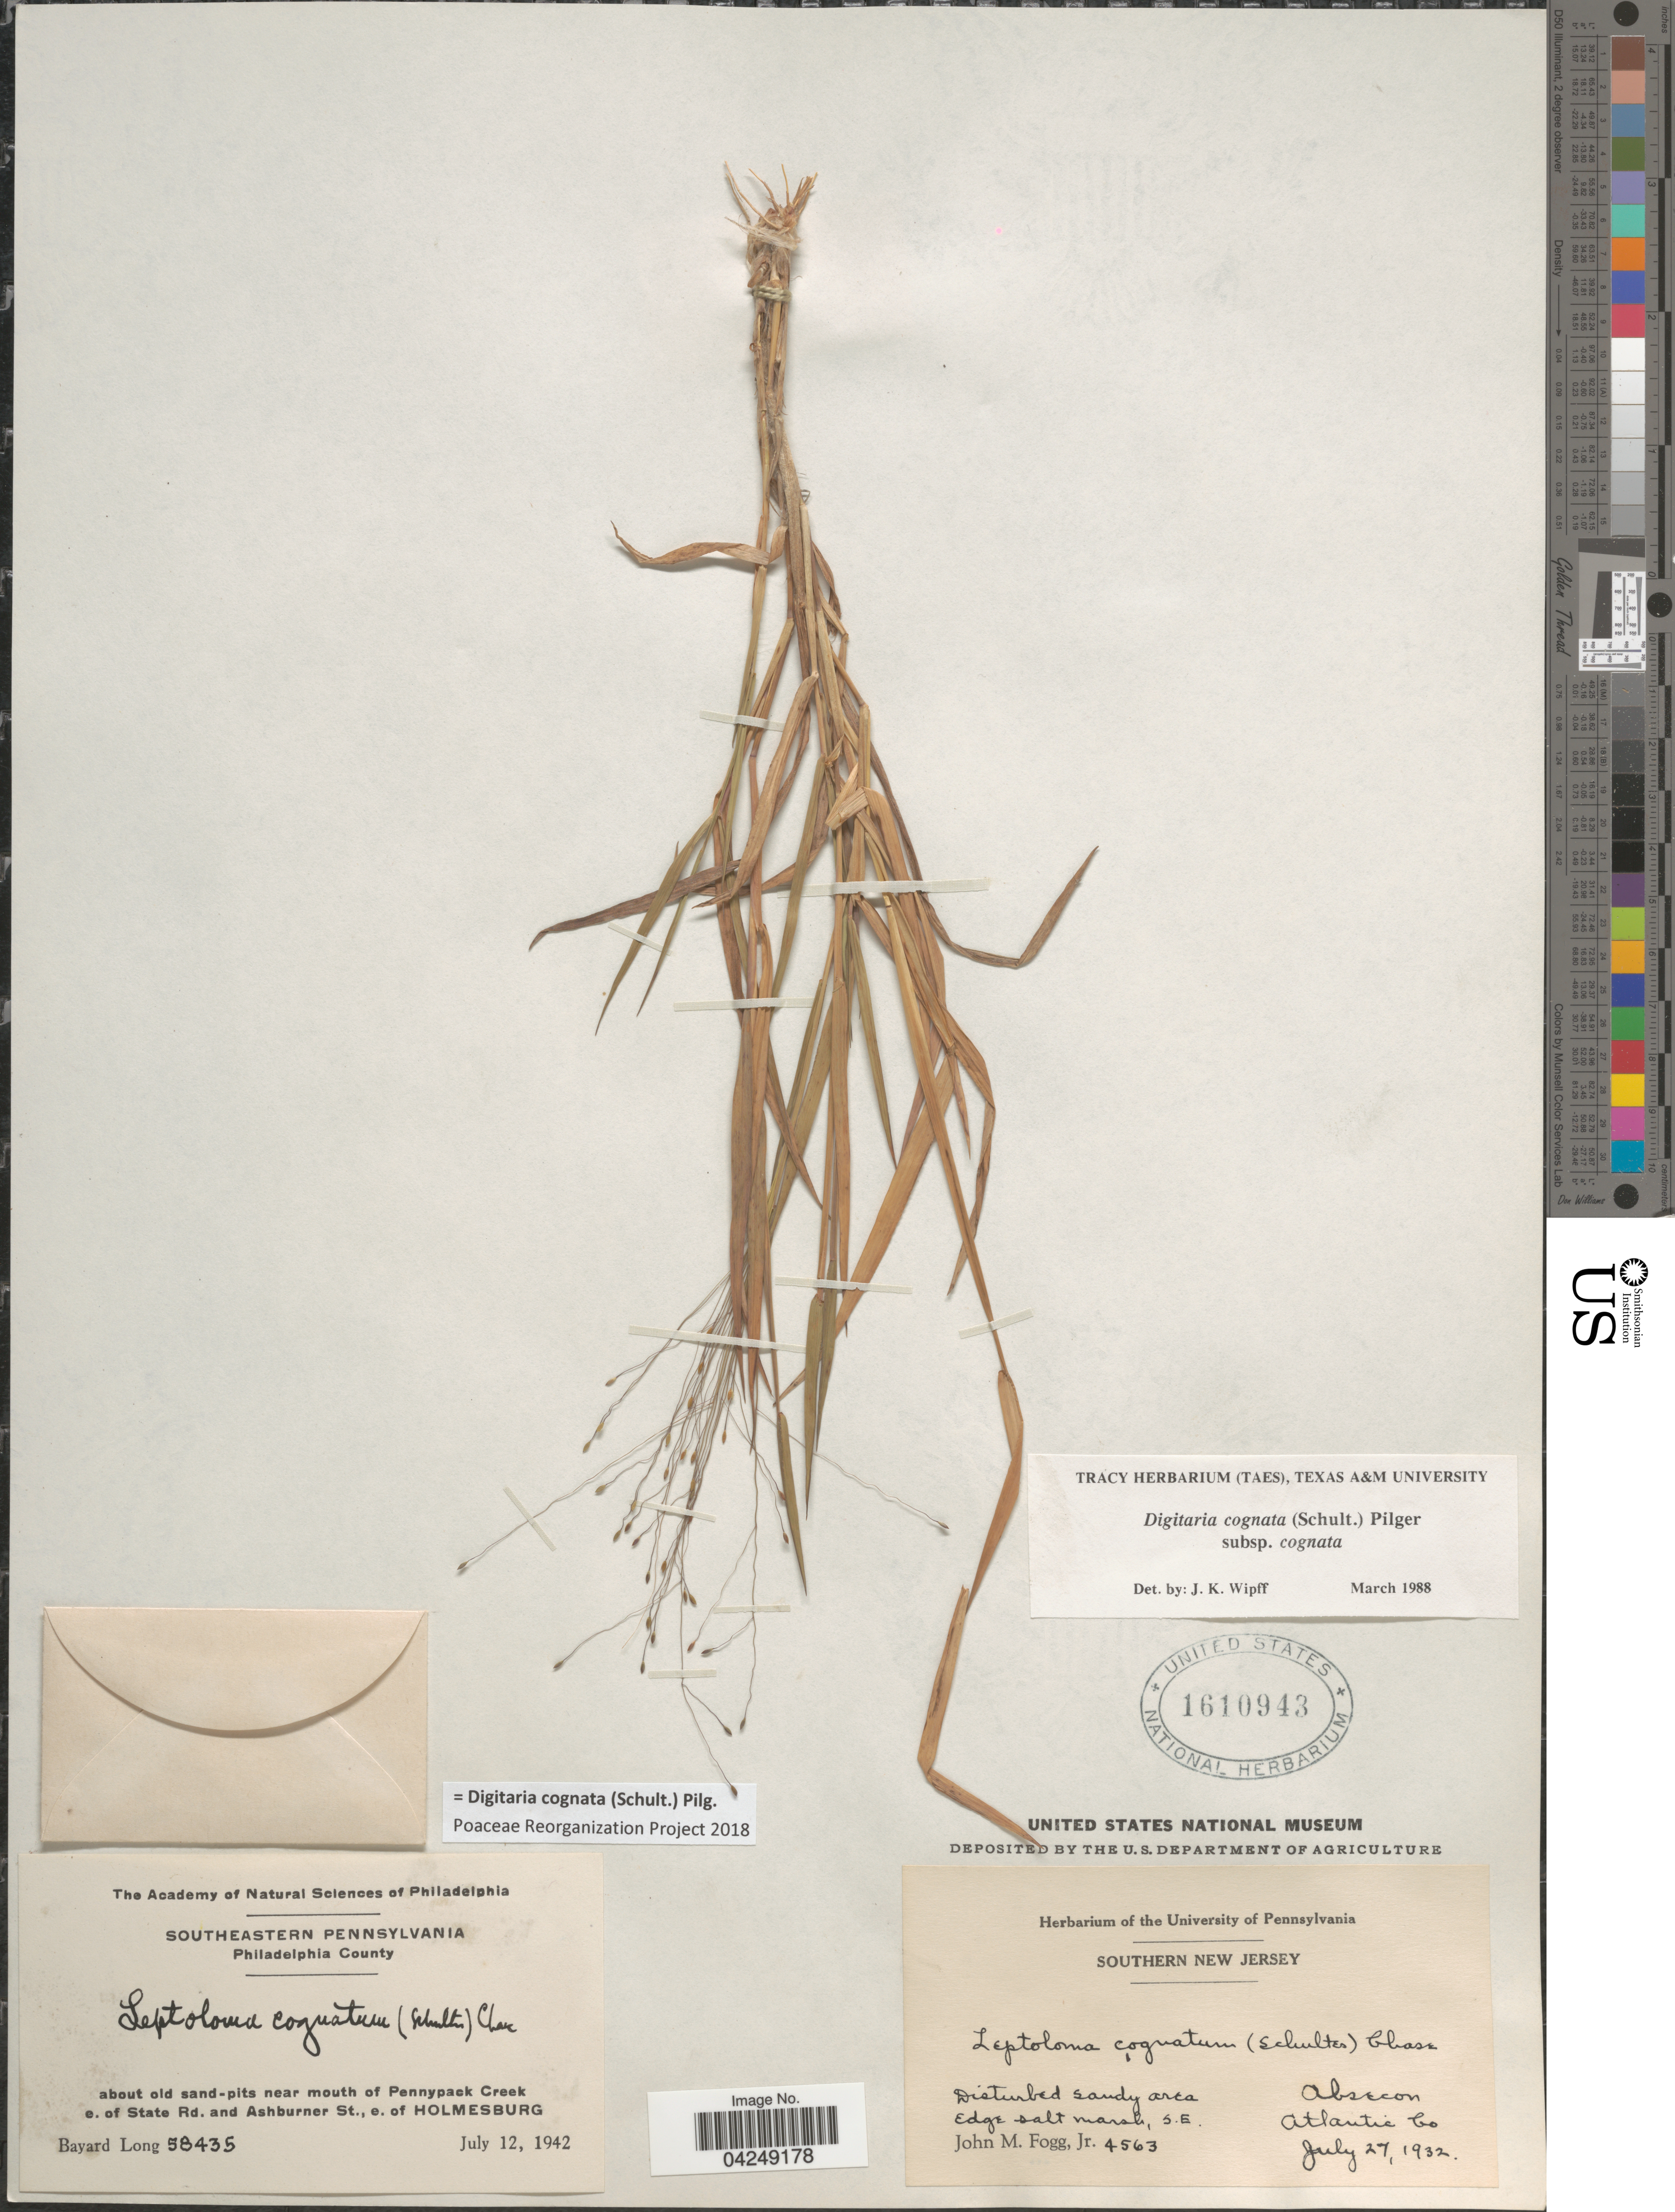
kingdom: Plantae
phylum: Tracheophyta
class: Liliopsida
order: Poales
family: Poaceae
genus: Digitaria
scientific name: Digitaria cognata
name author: (Scult.) Pilg.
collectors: J. Fogg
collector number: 4563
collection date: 1932-07-27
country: United States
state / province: New Jersey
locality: Southern New Jersey. Disturbed sandy area. Edge salt marsh, S. E. Absecon. Atlantic Co.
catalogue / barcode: US 1610943-2